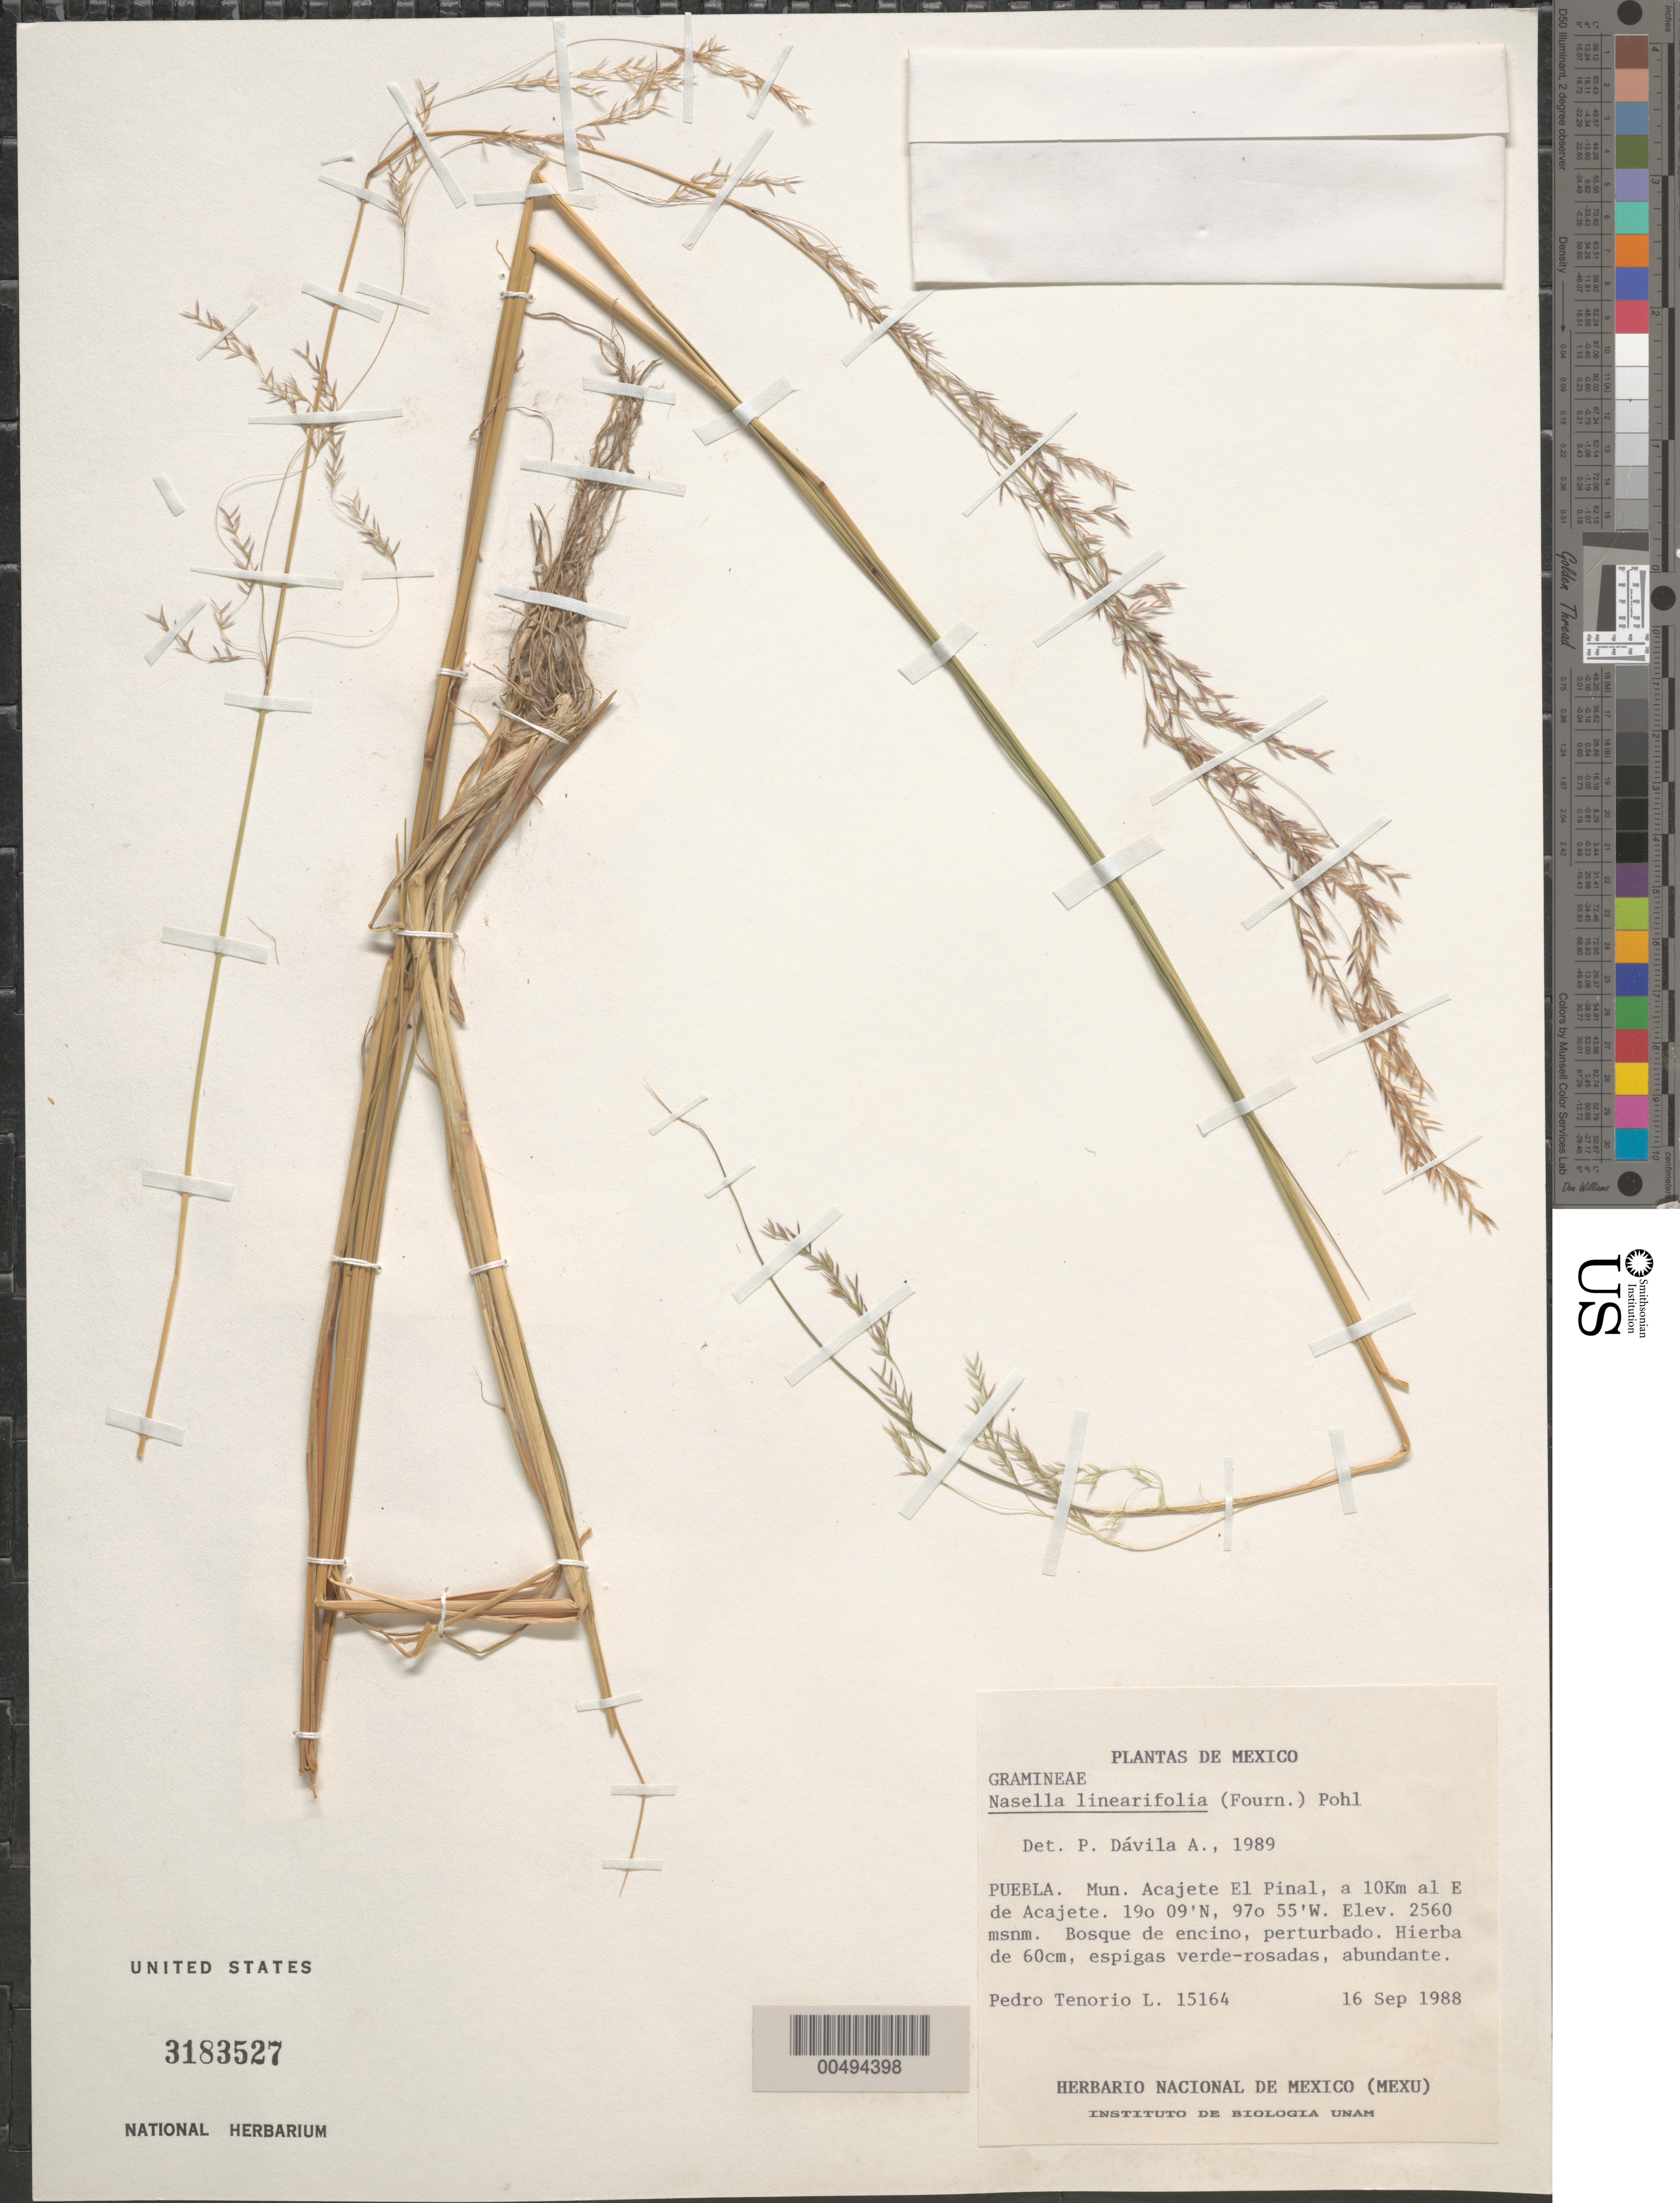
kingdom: Plantae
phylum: Tracheophyta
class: Liliopsida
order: Poales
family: Poaceae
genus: Nassella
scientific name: Nassella linearifolia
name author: (E. Fourn.) R.W. Pohl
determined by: Dávila, P. D.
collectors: P. Tenorio L.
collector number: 15164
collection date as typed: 16 Sep 1988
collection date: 1988-09-16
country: Mexico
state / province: Puebla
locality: Mun Acajete El Pinal, a 10 km al E de Acajete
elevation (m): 2560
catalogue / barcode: US 3183527